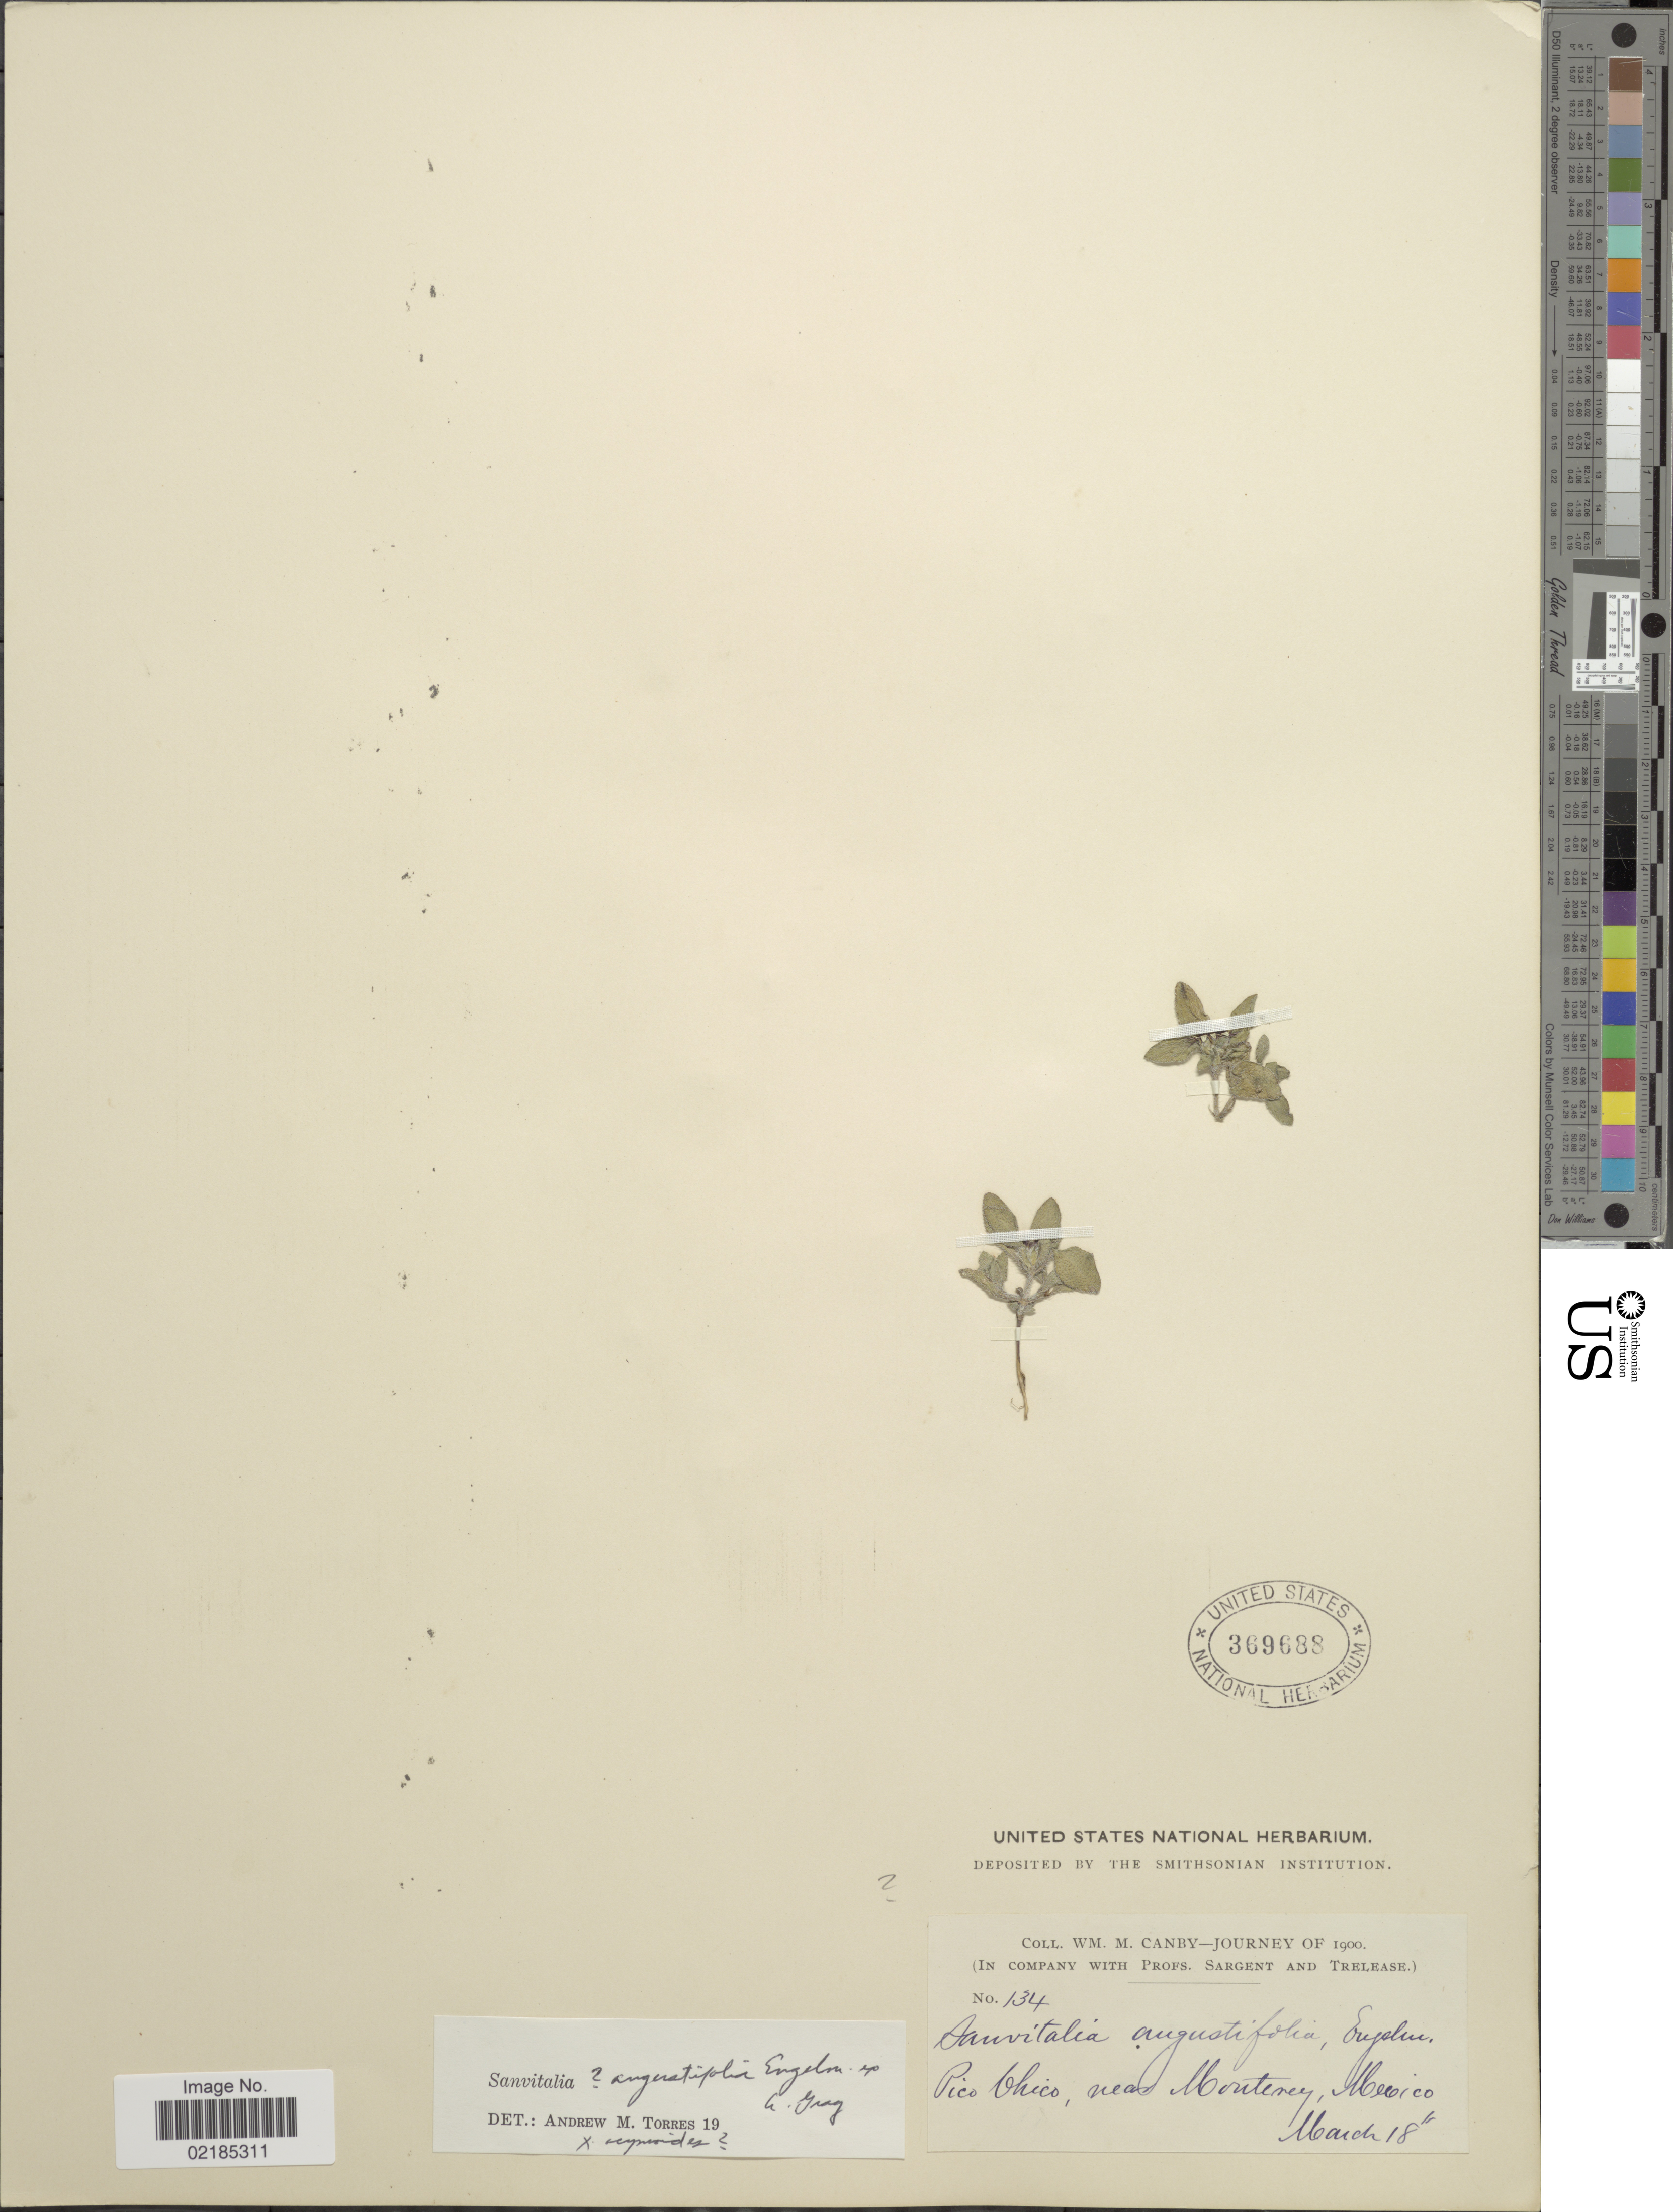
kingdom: Plantae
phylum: Tracheophyta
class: Magnoliopsida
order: Asterales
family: Asteraceae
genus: Sanvitalia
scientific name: Sanvitalia angustifolia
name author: Engelm. ex A. Gray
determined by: Skibicki, Samuel V.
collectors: W. M. Canby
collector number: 134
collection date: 1900-03-18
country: Mexico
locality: Pico Chico, near Monterrey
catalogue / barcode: US 369688